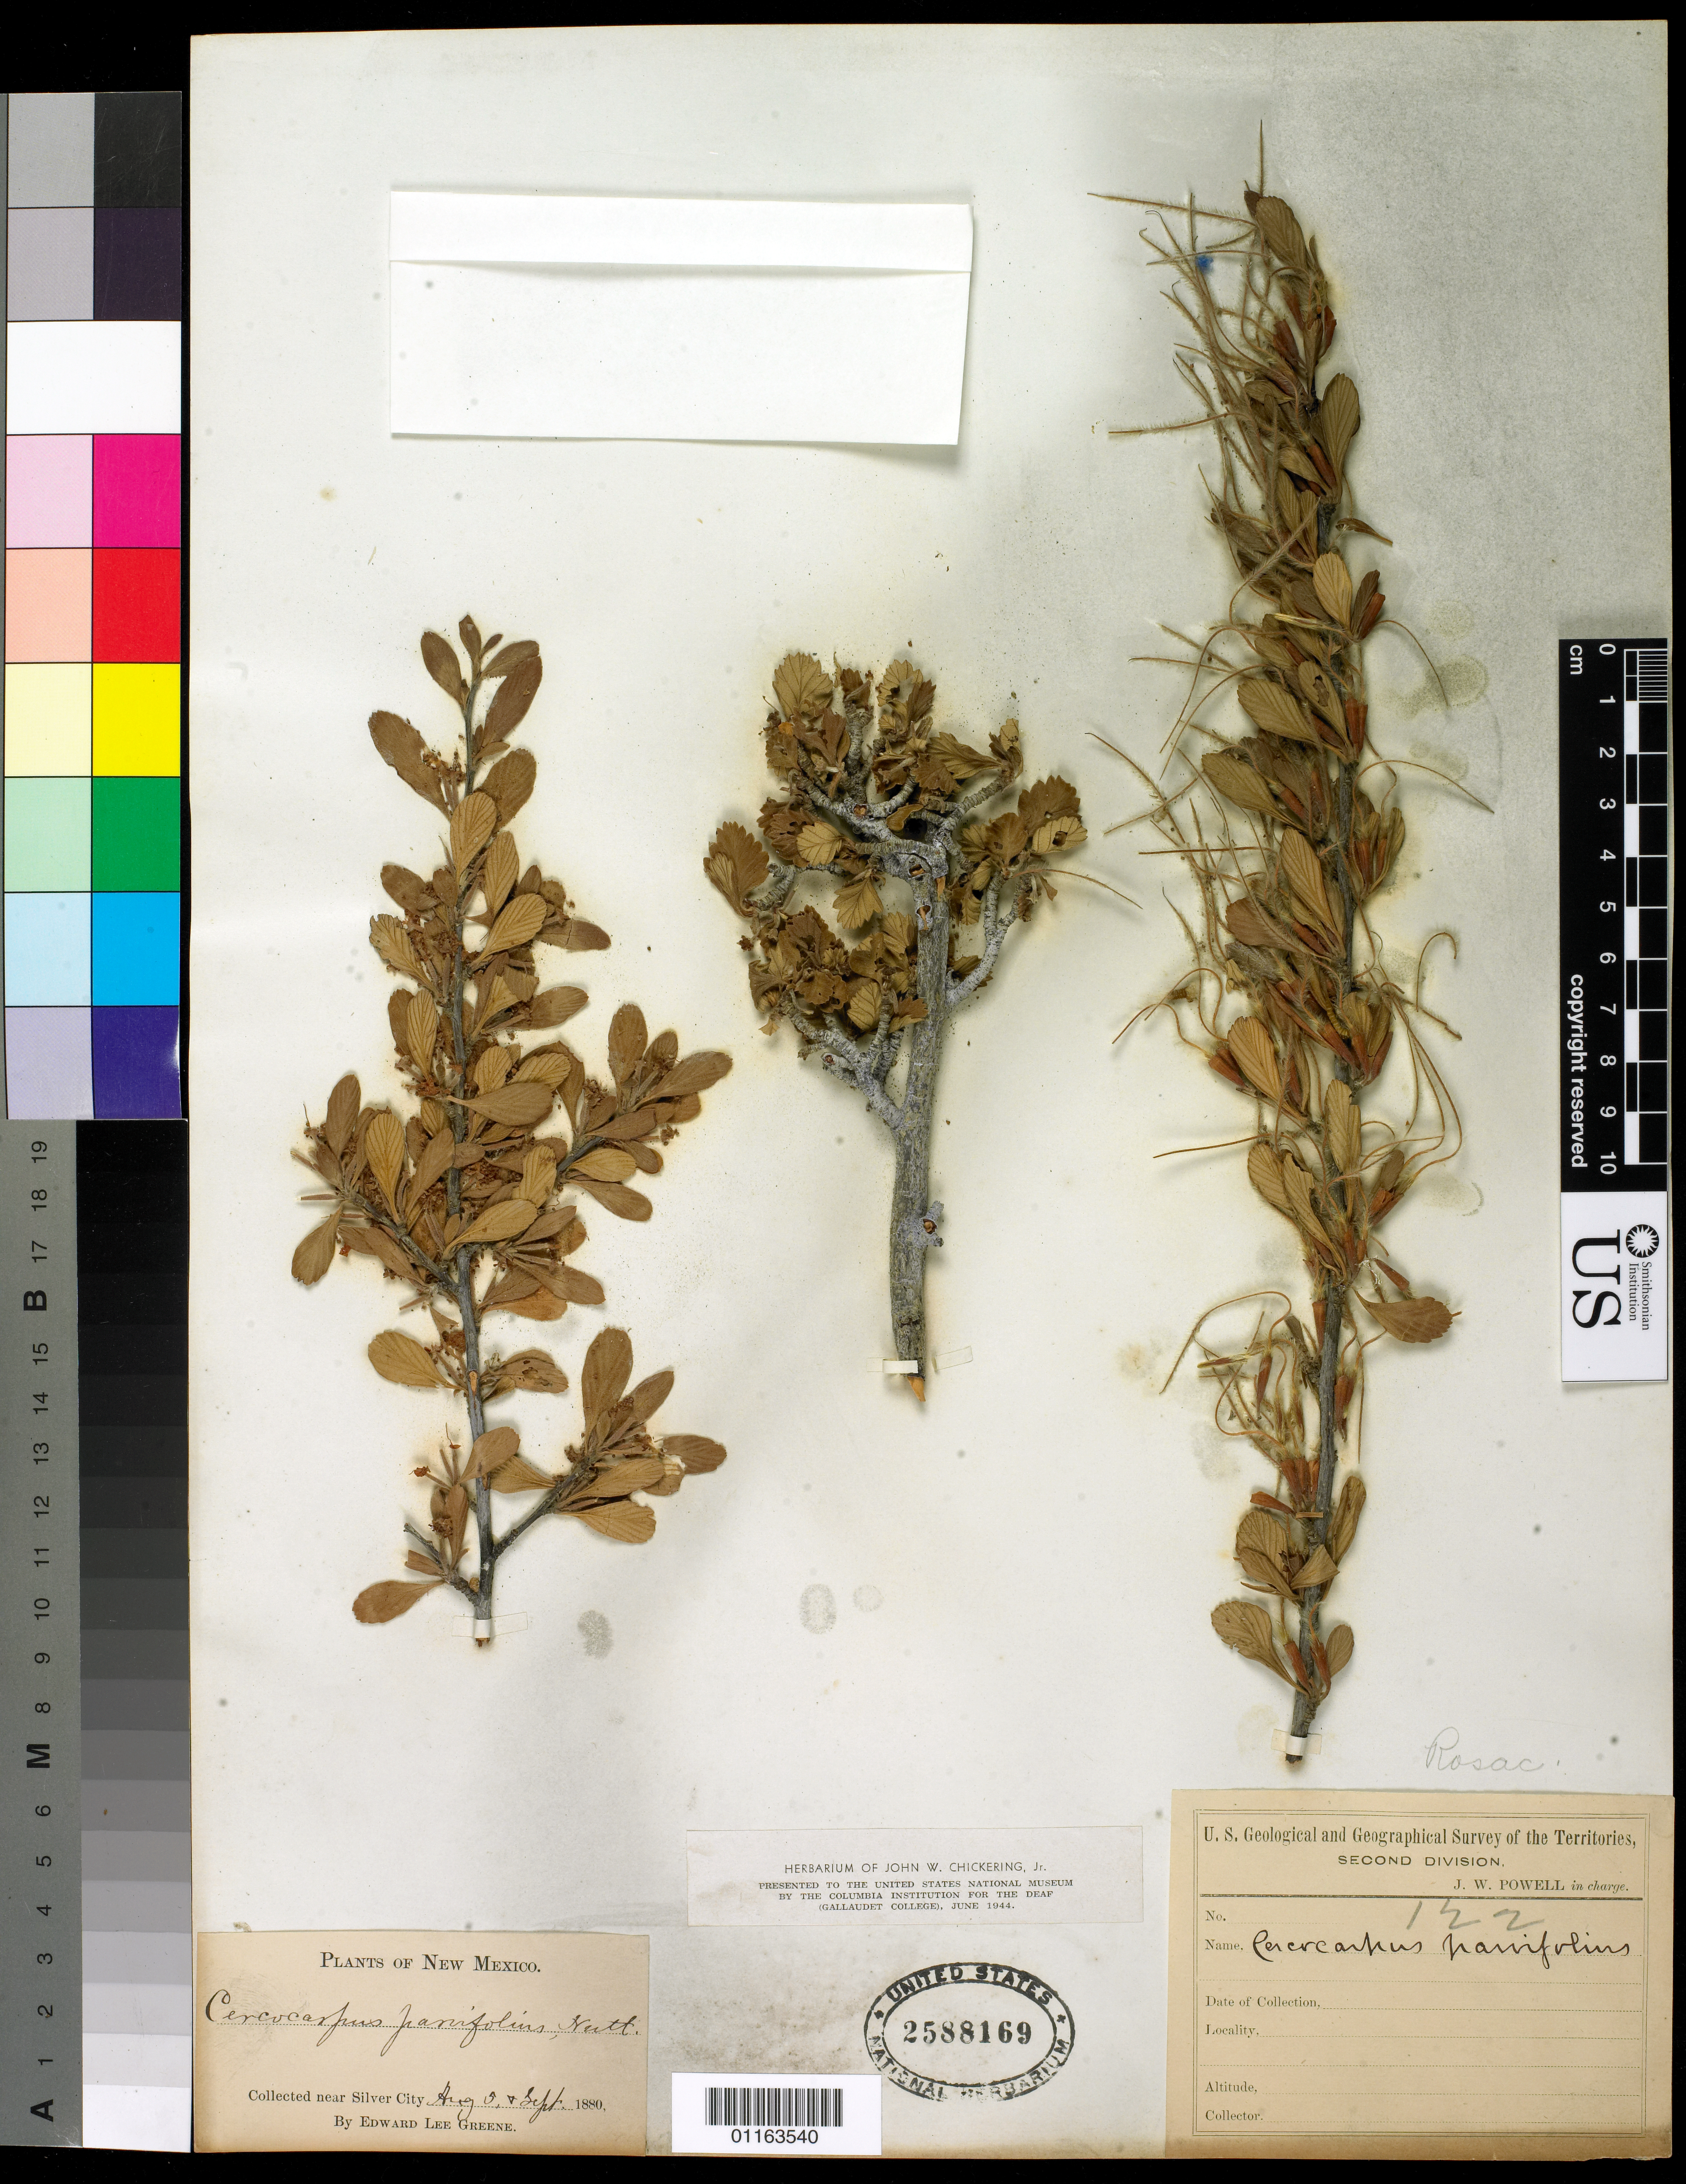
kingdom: Plantae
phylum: Tracheophyta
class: Magnoliopsida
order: Rosales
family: Rosaceae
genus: Cercocarpus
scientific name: Cercocarpus parvifolius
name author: Nutt. ex Hook. & Arn.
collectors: E. L. Greene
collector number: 122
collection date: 1880-08-05,1880-09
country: United States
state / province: New Mexico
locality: Near Siver City.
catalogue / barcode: US 2588169